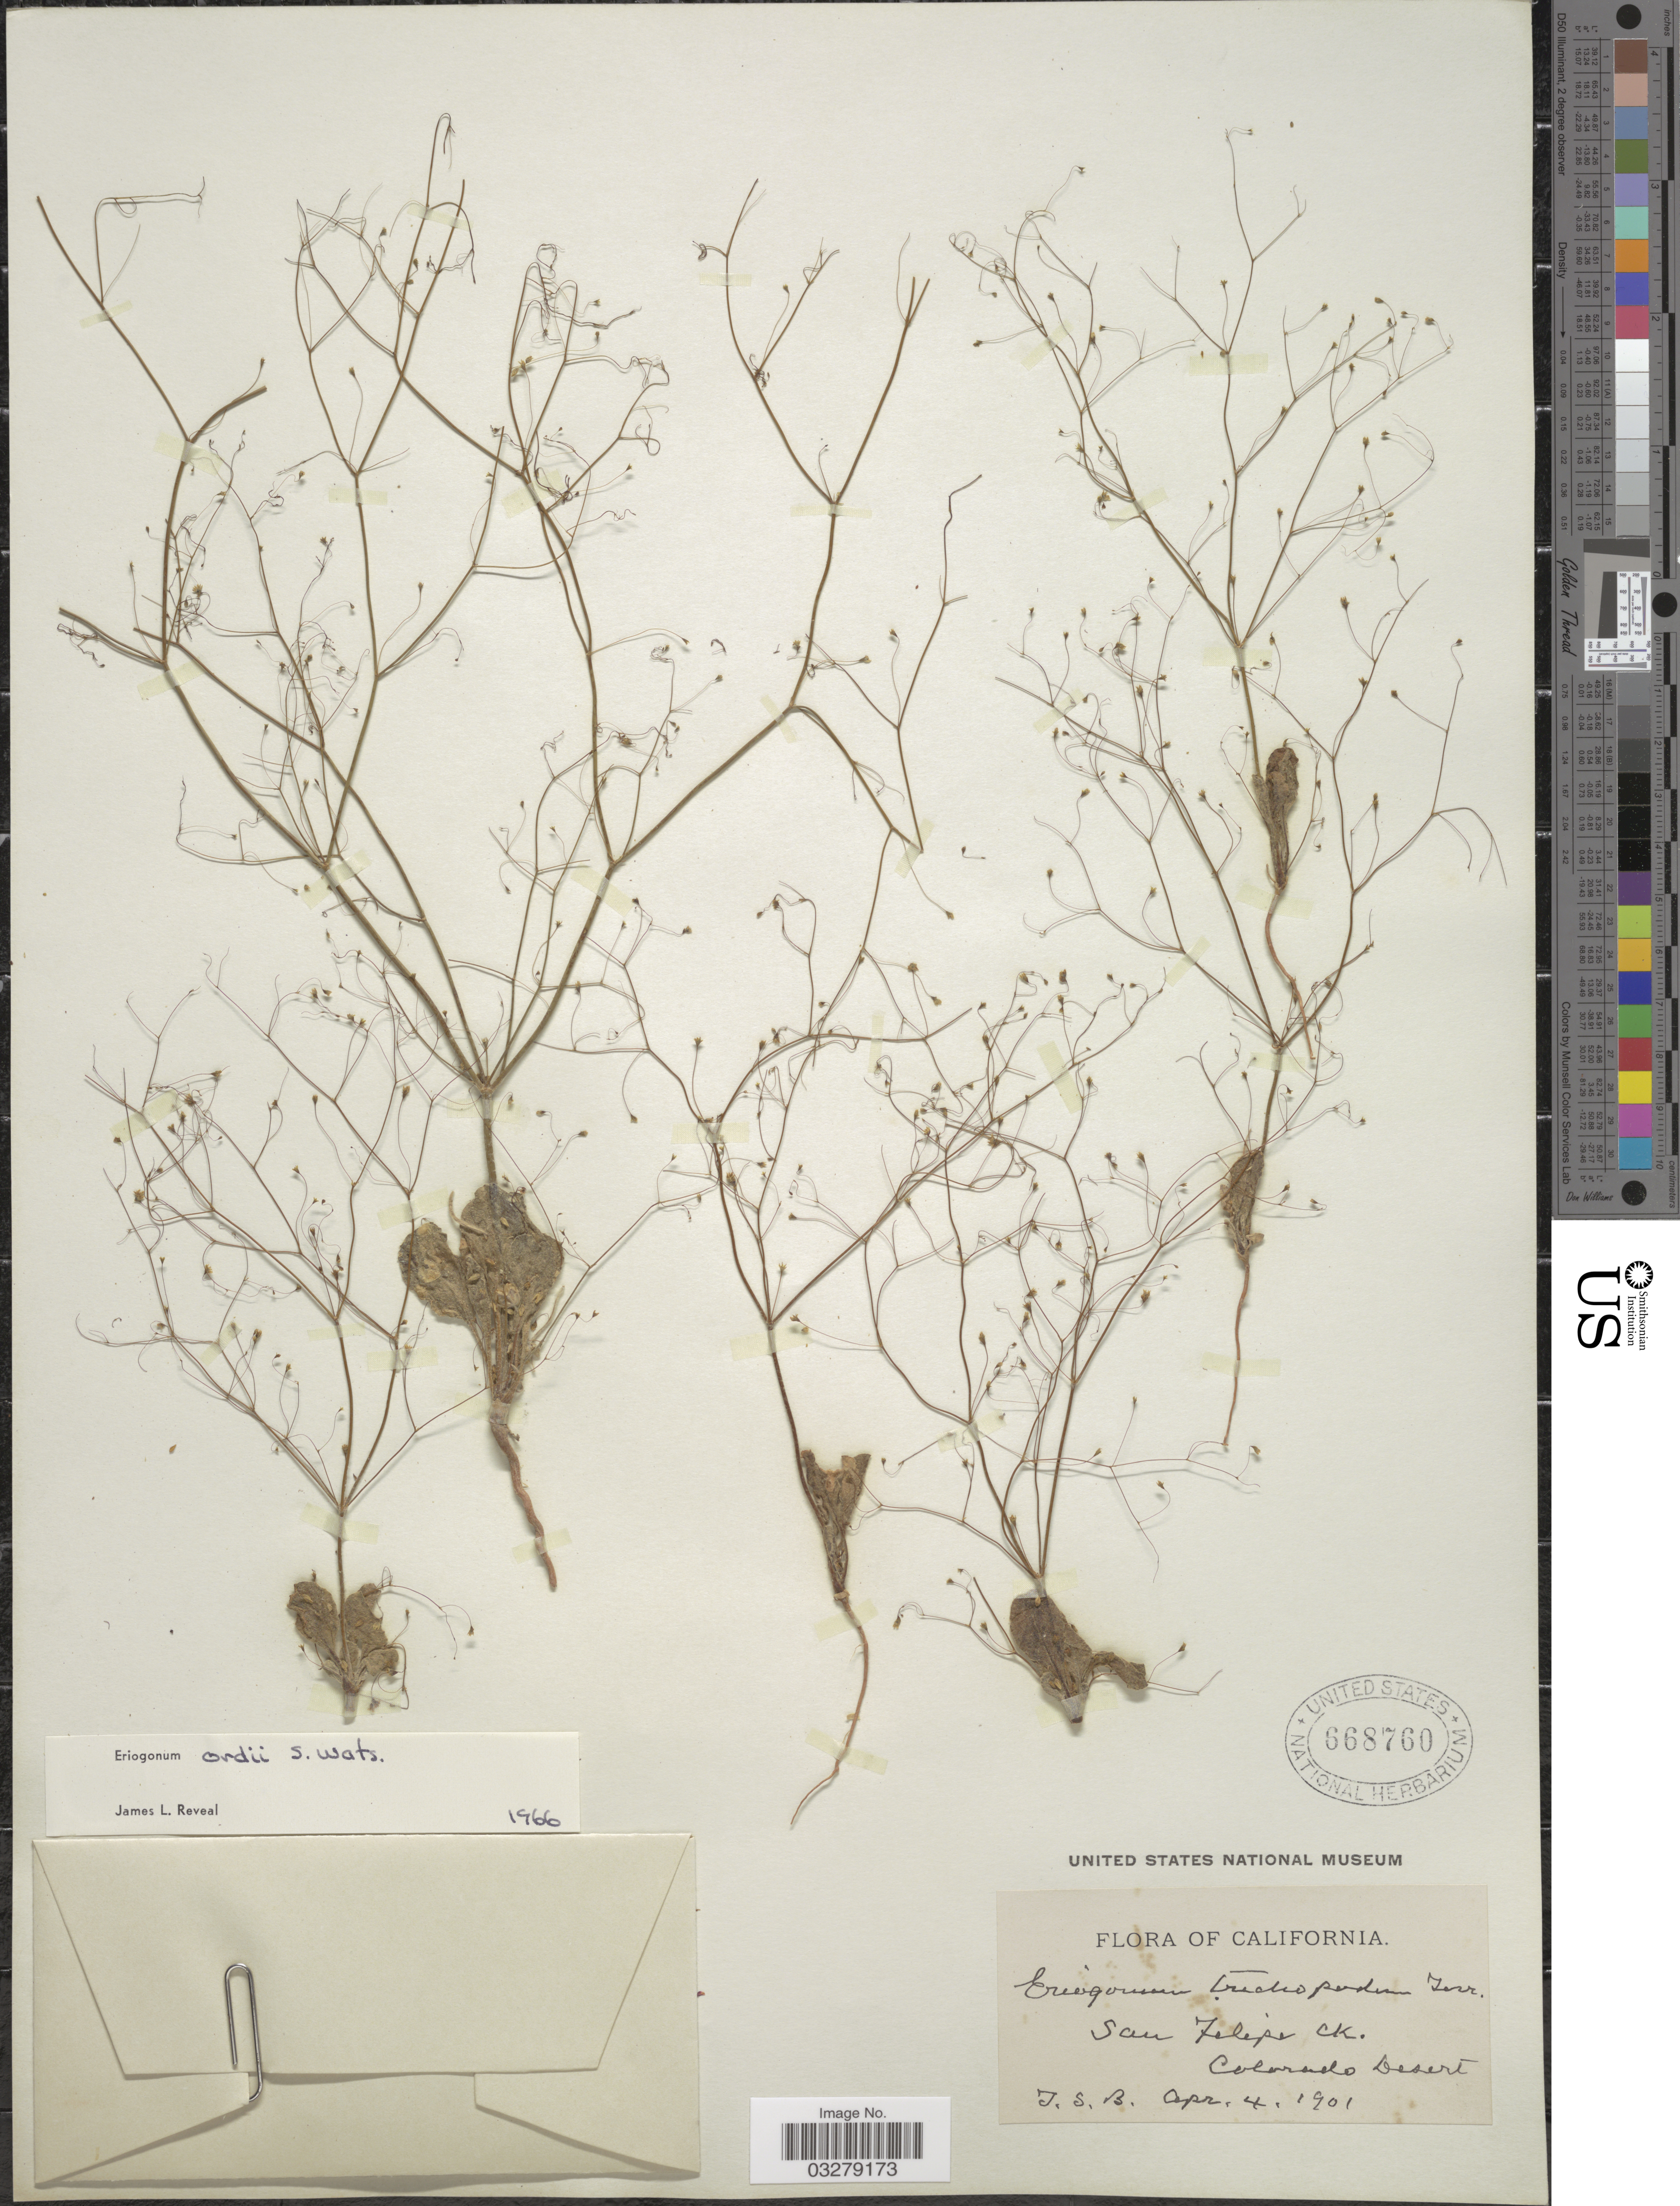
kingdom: Plantae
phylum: Tracheophyta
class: Magnoliopsida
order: Caryophyllales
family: Polygonaceae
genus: Eriogonum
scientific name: Eriogonum ordii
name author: S. Watson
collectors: J. S. B.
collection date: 1901-04-04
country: United States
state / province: California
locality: San Felipe Ck. Colorado Desert.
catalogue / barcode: US 668760